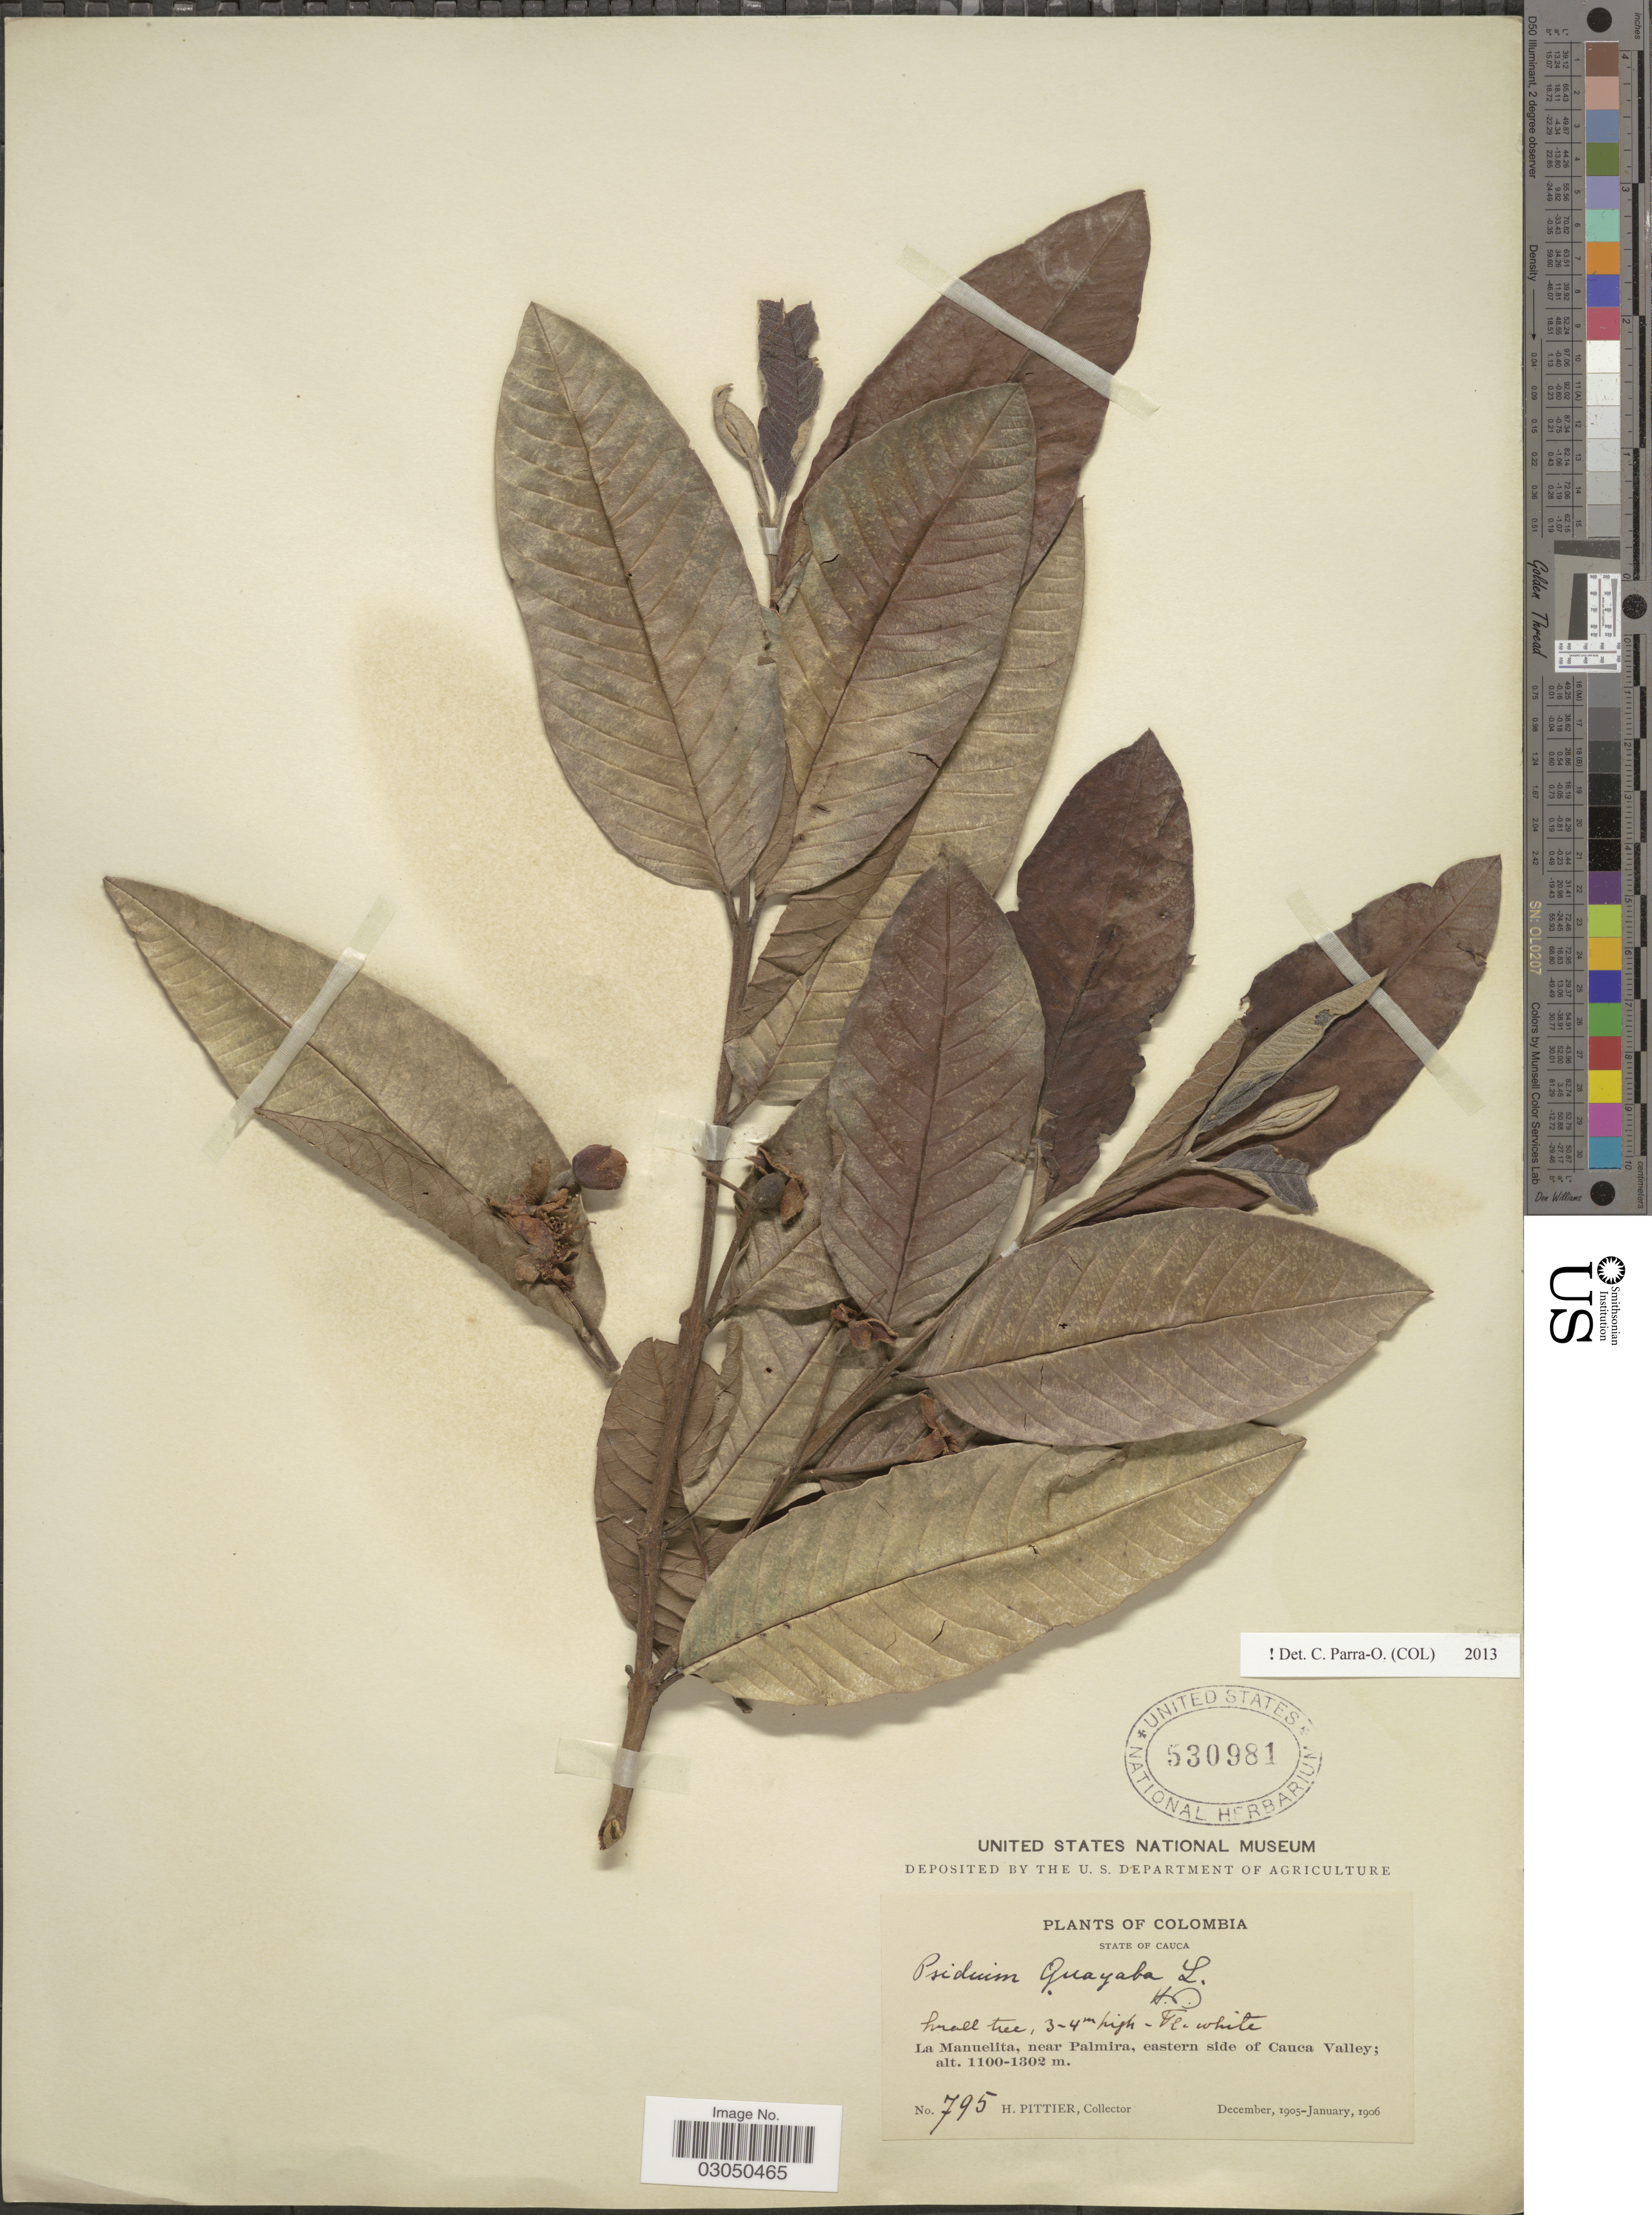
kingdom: Plantae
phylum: Tracheophyta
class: Magnoliopsida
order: Myrtales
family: Myrtaceae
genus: Psidium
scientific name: Psidium guajava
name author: L.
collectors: H. F. Pittier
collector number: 795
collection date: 1905-12/1906-01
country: Colombia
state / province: Cauca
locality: State of Cauca. La Manuelita, near Palmira, eastern side of Cauca Valley.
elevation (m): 1100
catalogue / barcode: US 530981